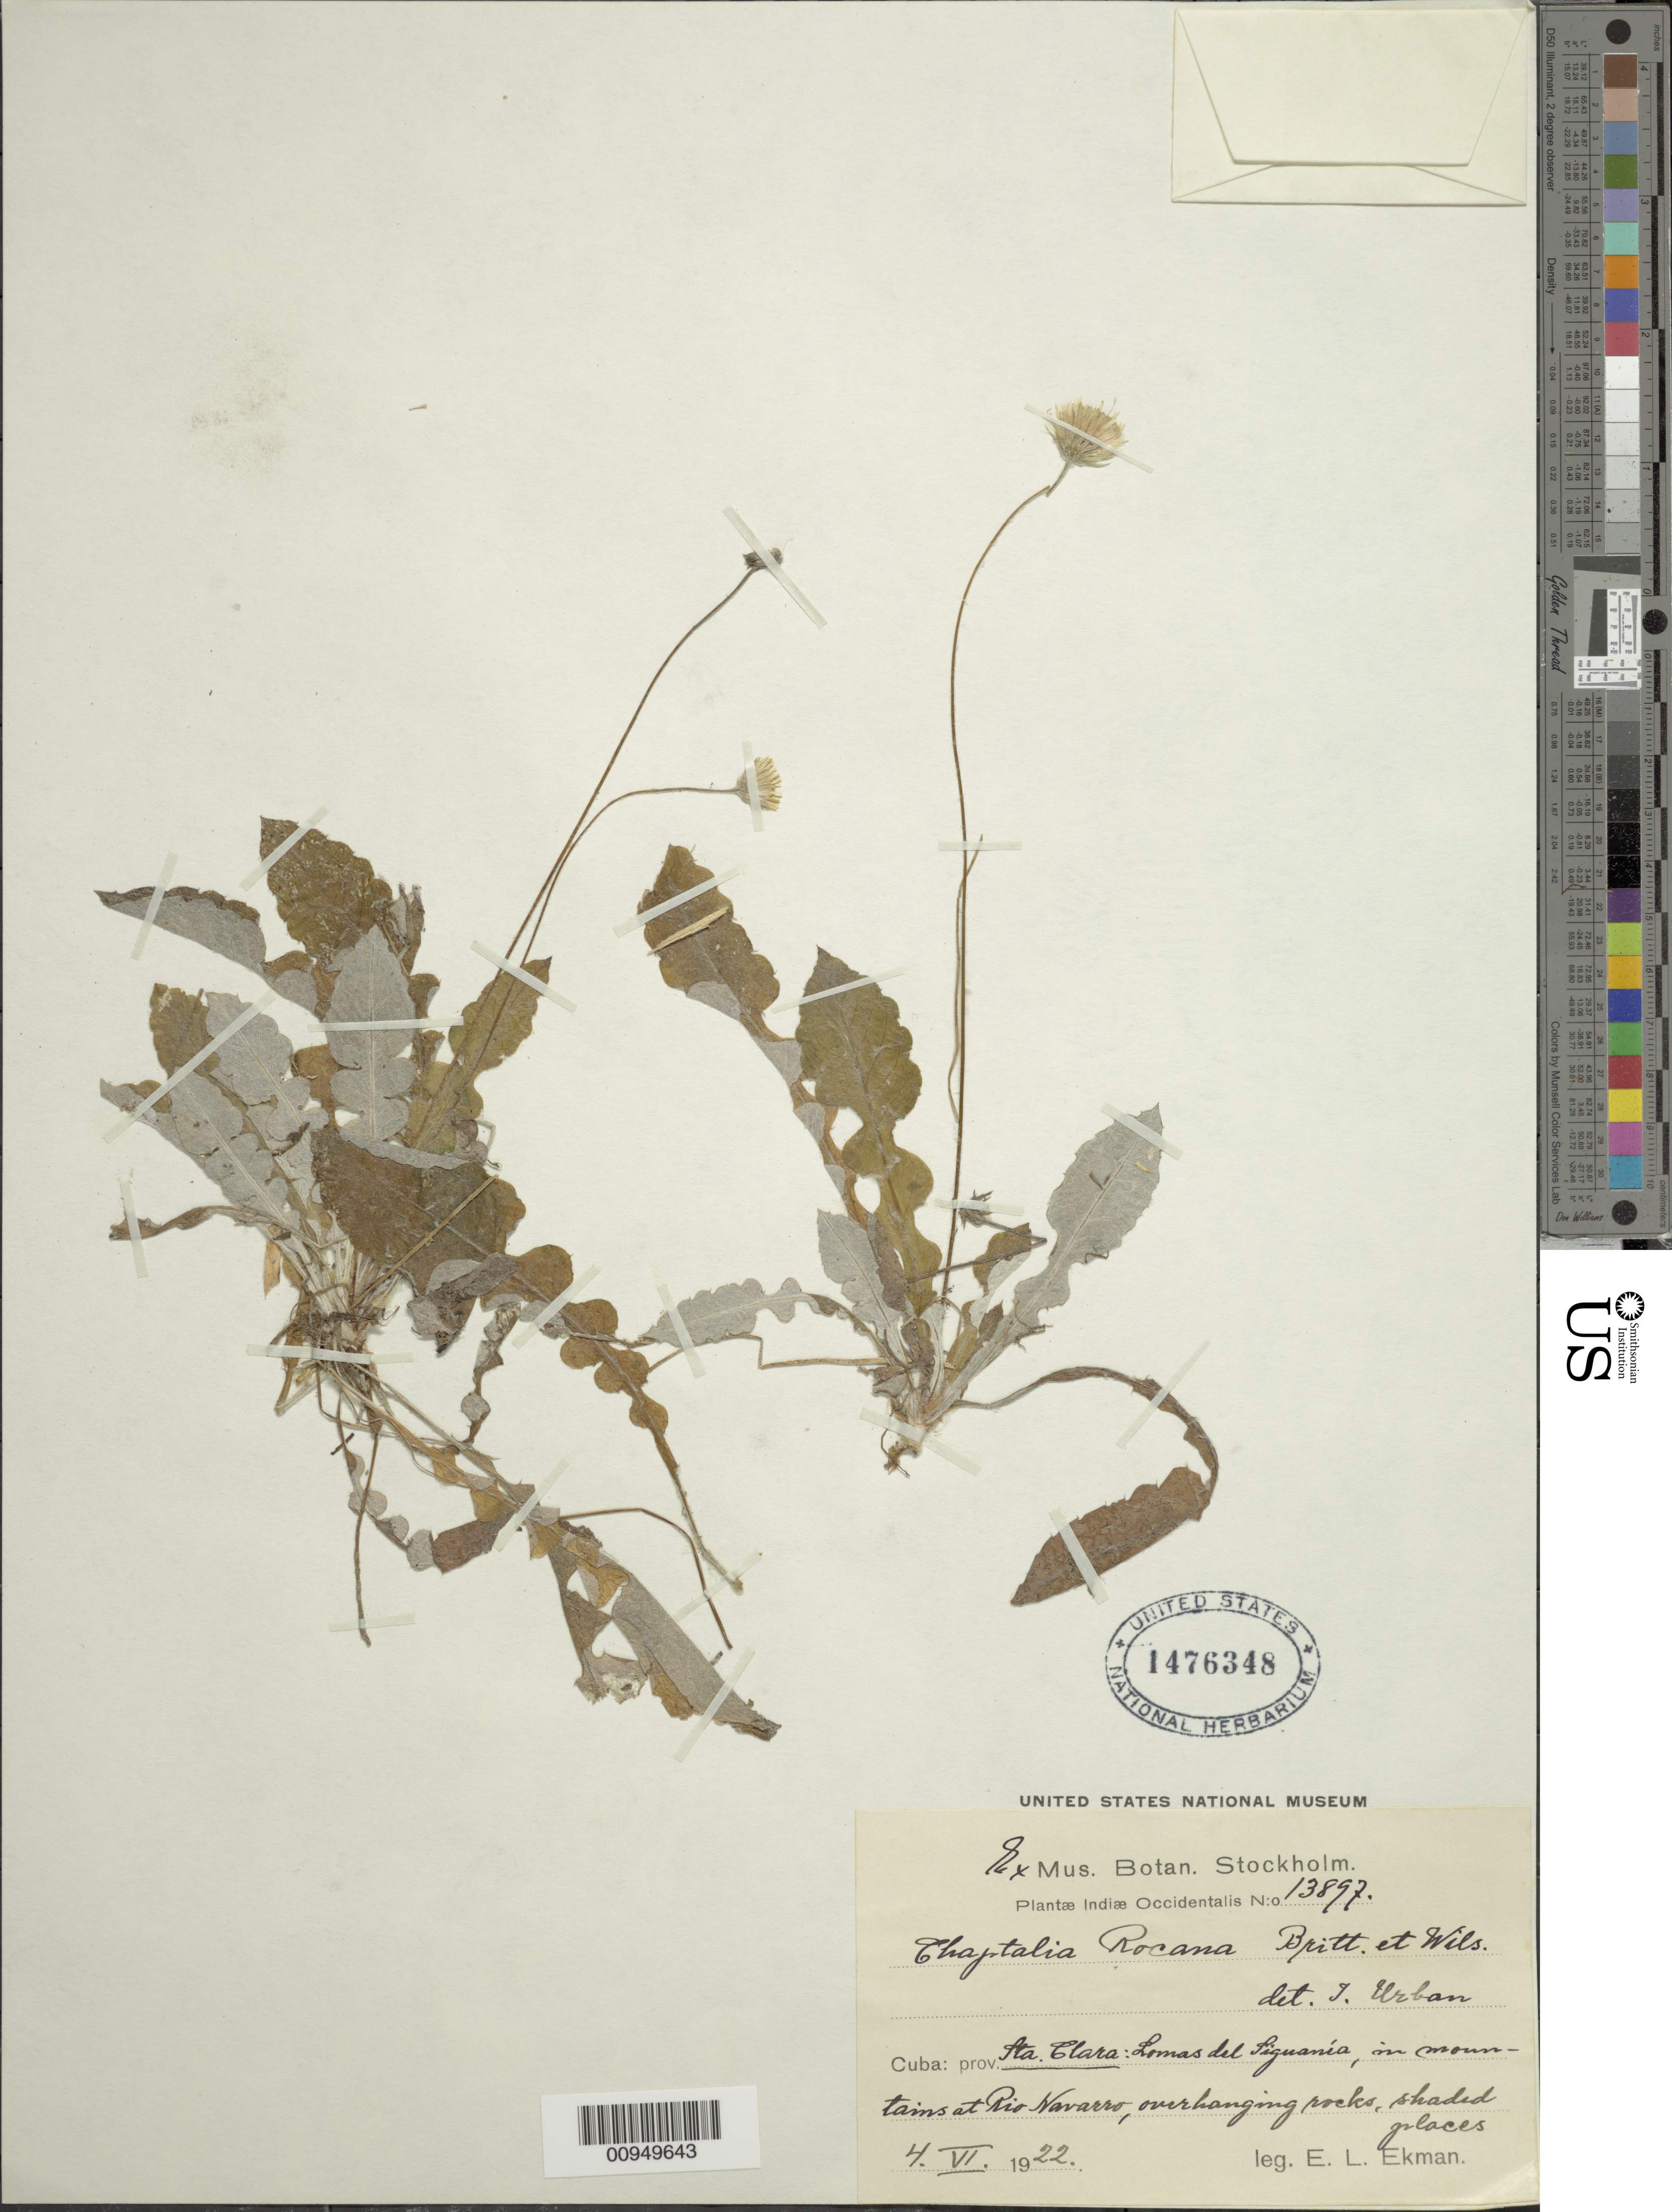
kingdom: Plantae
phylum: Tracheophyta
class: Magnoliopsida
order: Asterales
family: Asteraceae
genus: Chaptalia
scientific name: Chaptalia rocana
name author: Britton & P. Wilson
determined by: Urban, Ignatz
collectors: E. L. Ekman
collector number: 13897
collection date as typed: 04 Jun 1922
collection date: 1922-06-04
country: Cuba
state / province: Las Villas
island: Cuba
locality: Lomas del Liguanía, in mountains at Rio Navarro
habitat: In mountains, overhanging rocks, shaded places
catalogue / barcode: US 1476348